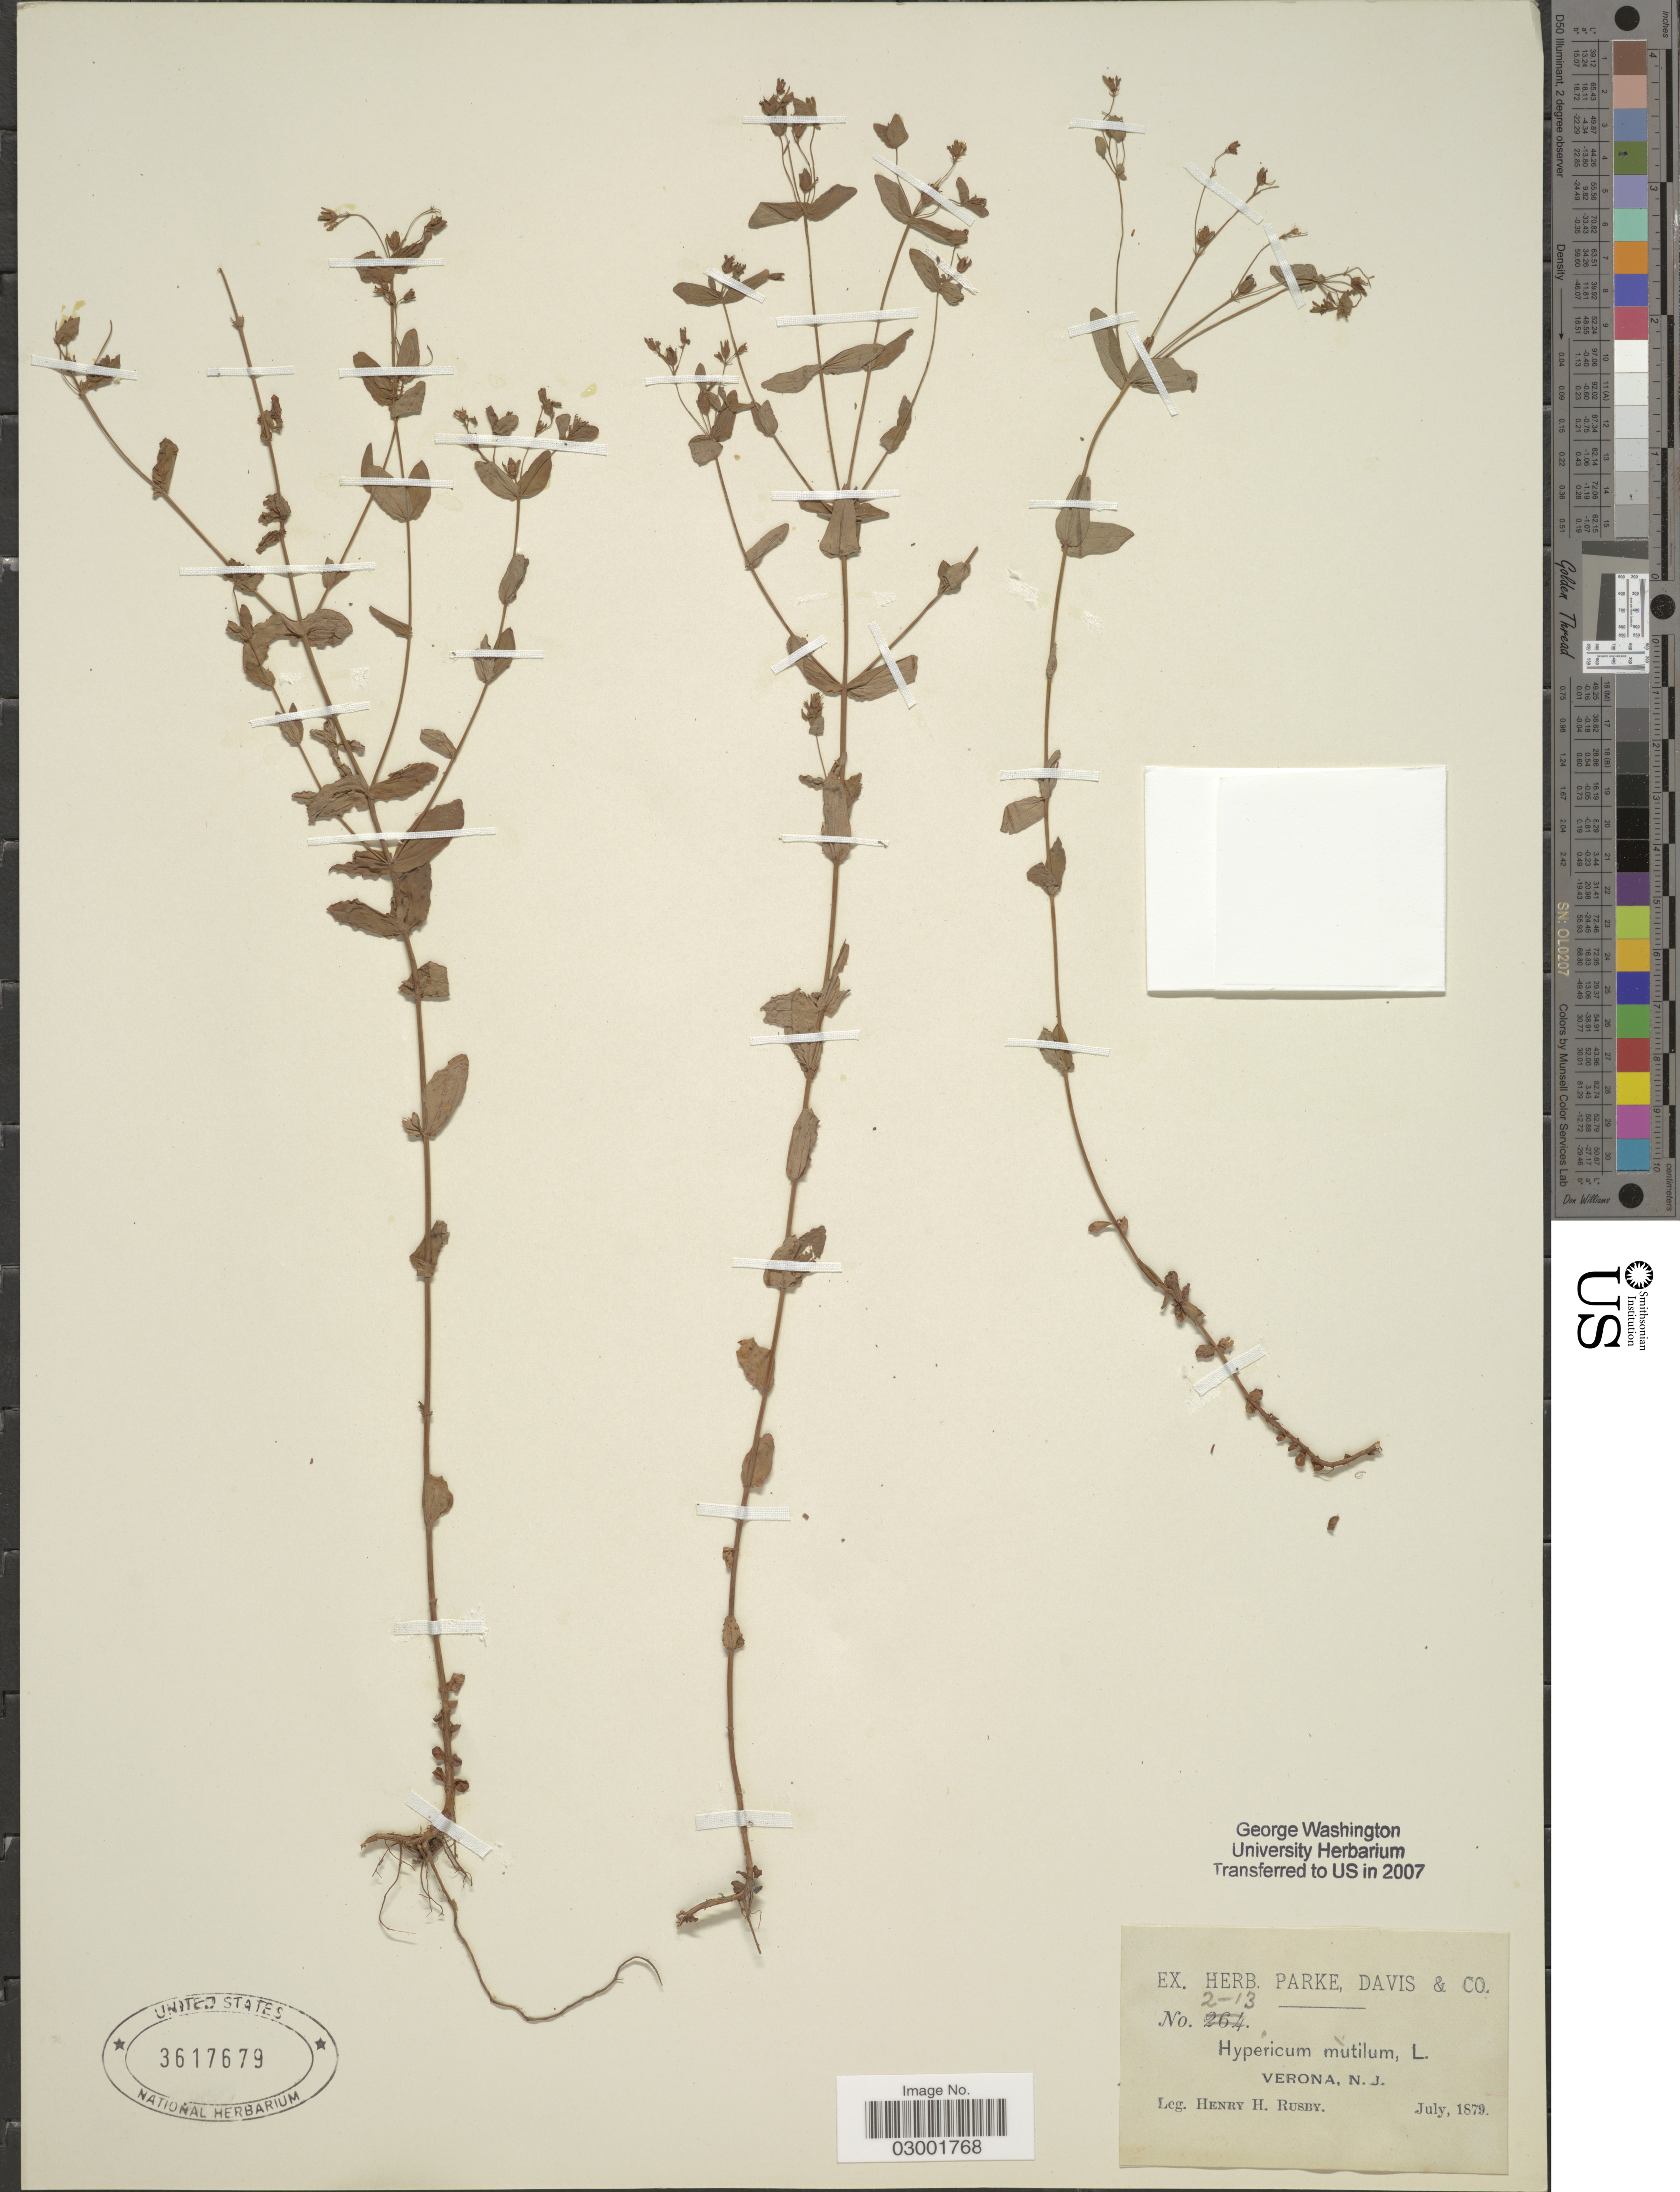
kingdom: Plantae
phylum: Tracheophyta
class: Magnoliopsida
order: Malpighiales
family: Hypericaceae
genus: Hypericum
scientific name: Hypericum mutilum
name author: L.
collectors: H. H. Rusby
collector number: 2-13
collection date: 1879-07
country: United States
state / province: New Jersey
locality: Verona, N.J.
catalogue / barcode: US 3617679